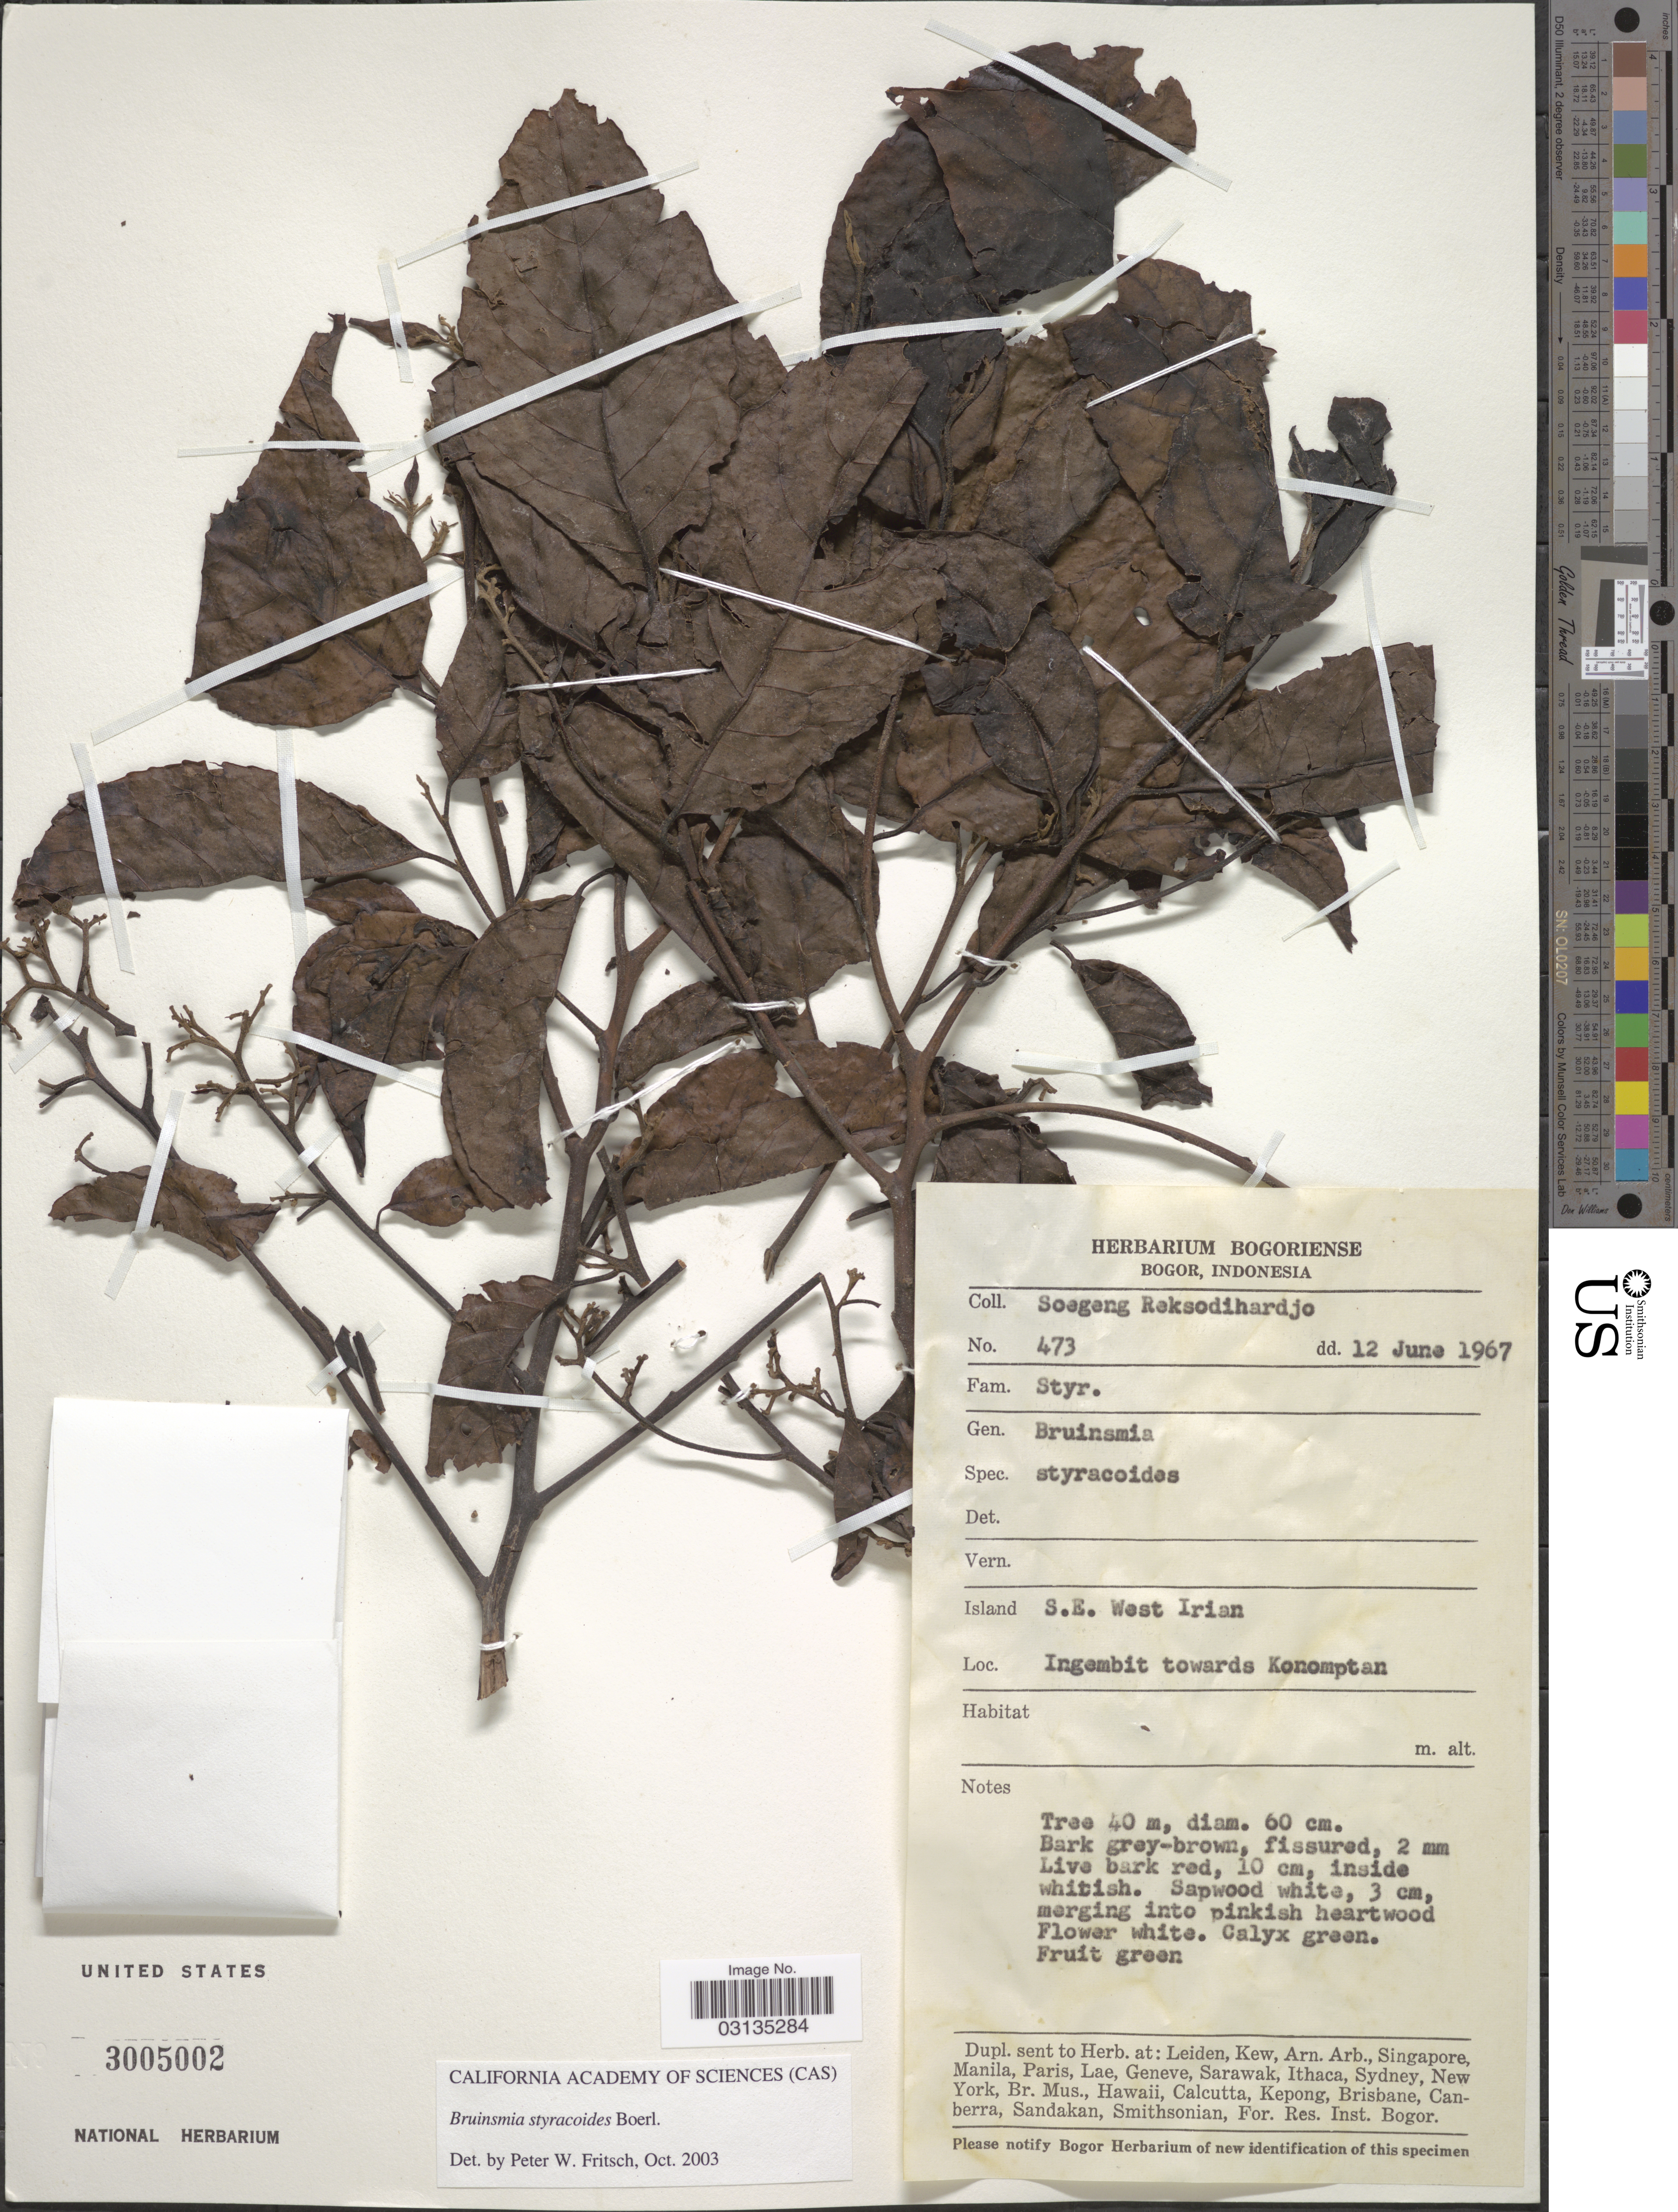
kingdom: Plantae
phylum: Tracheophyta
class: Magnoliopsida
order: Ericales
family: Styracaceae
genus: Bruinsmia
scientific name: Bruinsmia styracoides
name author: Boerl. & Koord.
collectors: W. Soegeng-Reksodihardjo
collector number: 473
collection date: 1967-06-12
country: Indonesia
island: New Guinea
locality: Island S.E. West Irian, Ingembit towards Konomptan.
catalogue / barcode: US 3005002